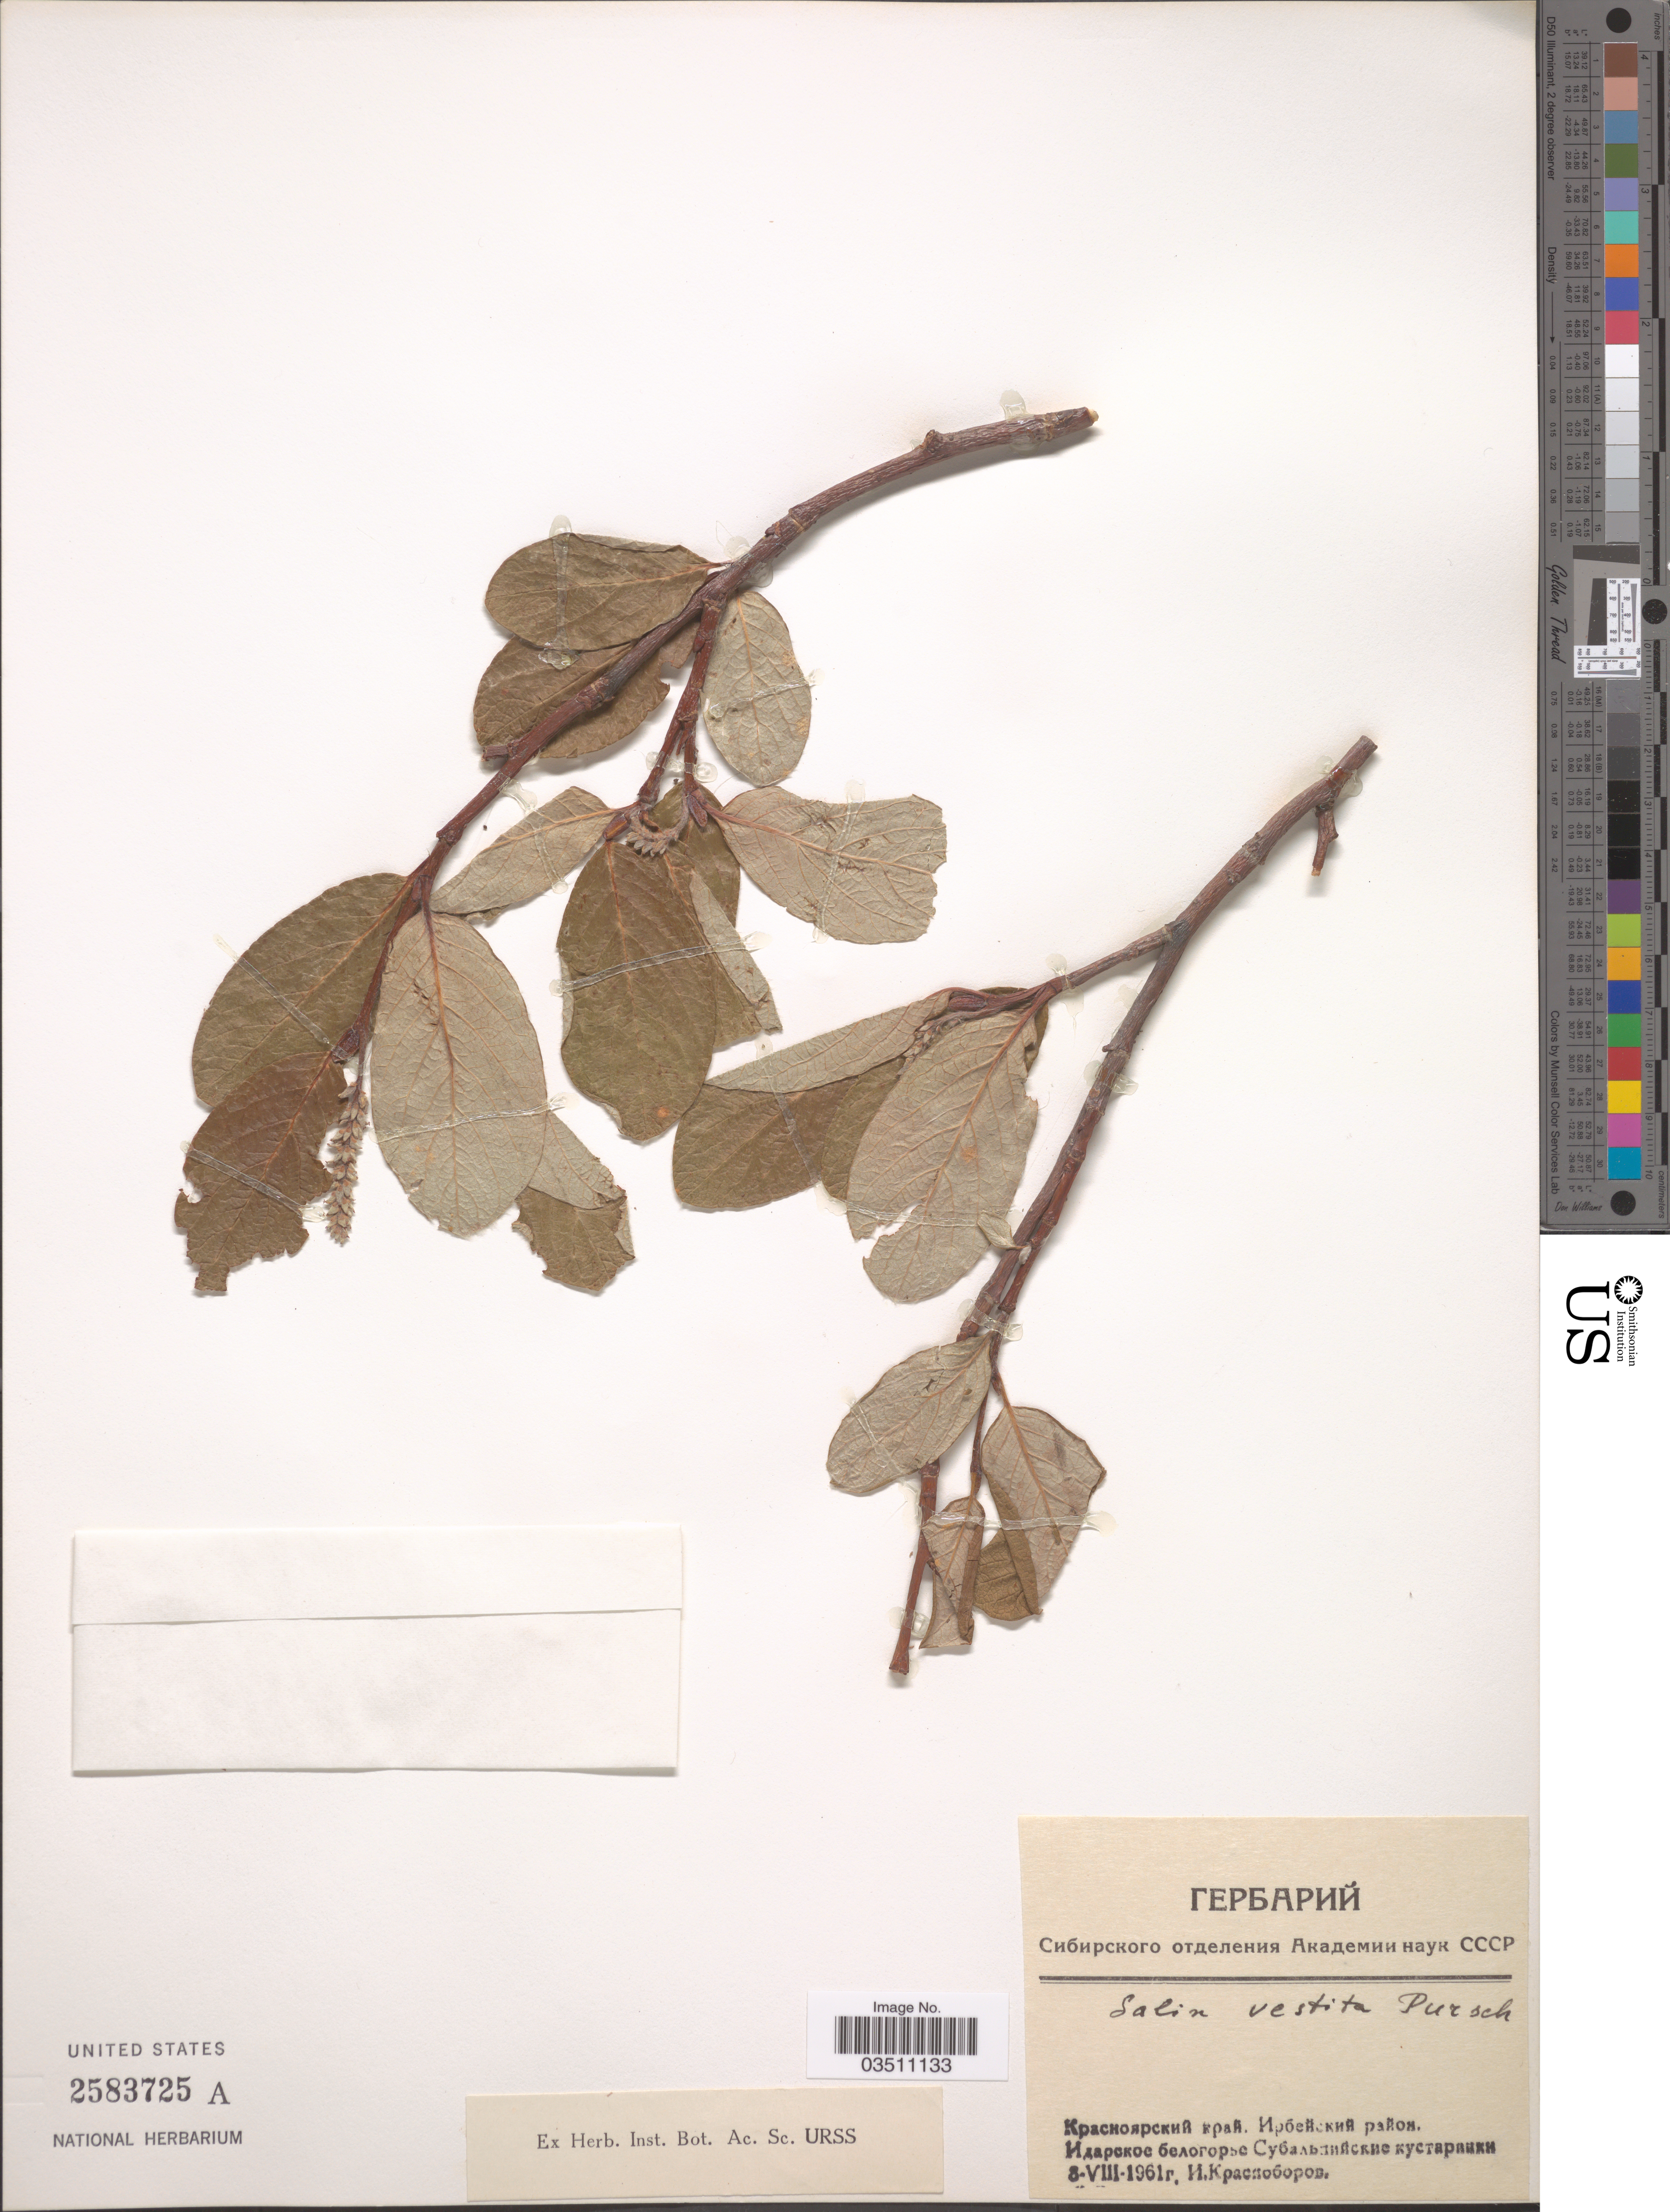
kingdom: Plantae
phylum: Tracheophyta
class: Magnoliopsida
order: Malpighiales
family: Salicaceae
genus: Salix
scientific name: Salix vestita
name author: Pursh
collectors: I. Krasnoborov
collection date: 1961-08-08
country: Russian Federation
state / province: Krasnoyarsk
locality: Irbeysky, Idarskoe Belogore.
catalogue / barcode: US 2583725A